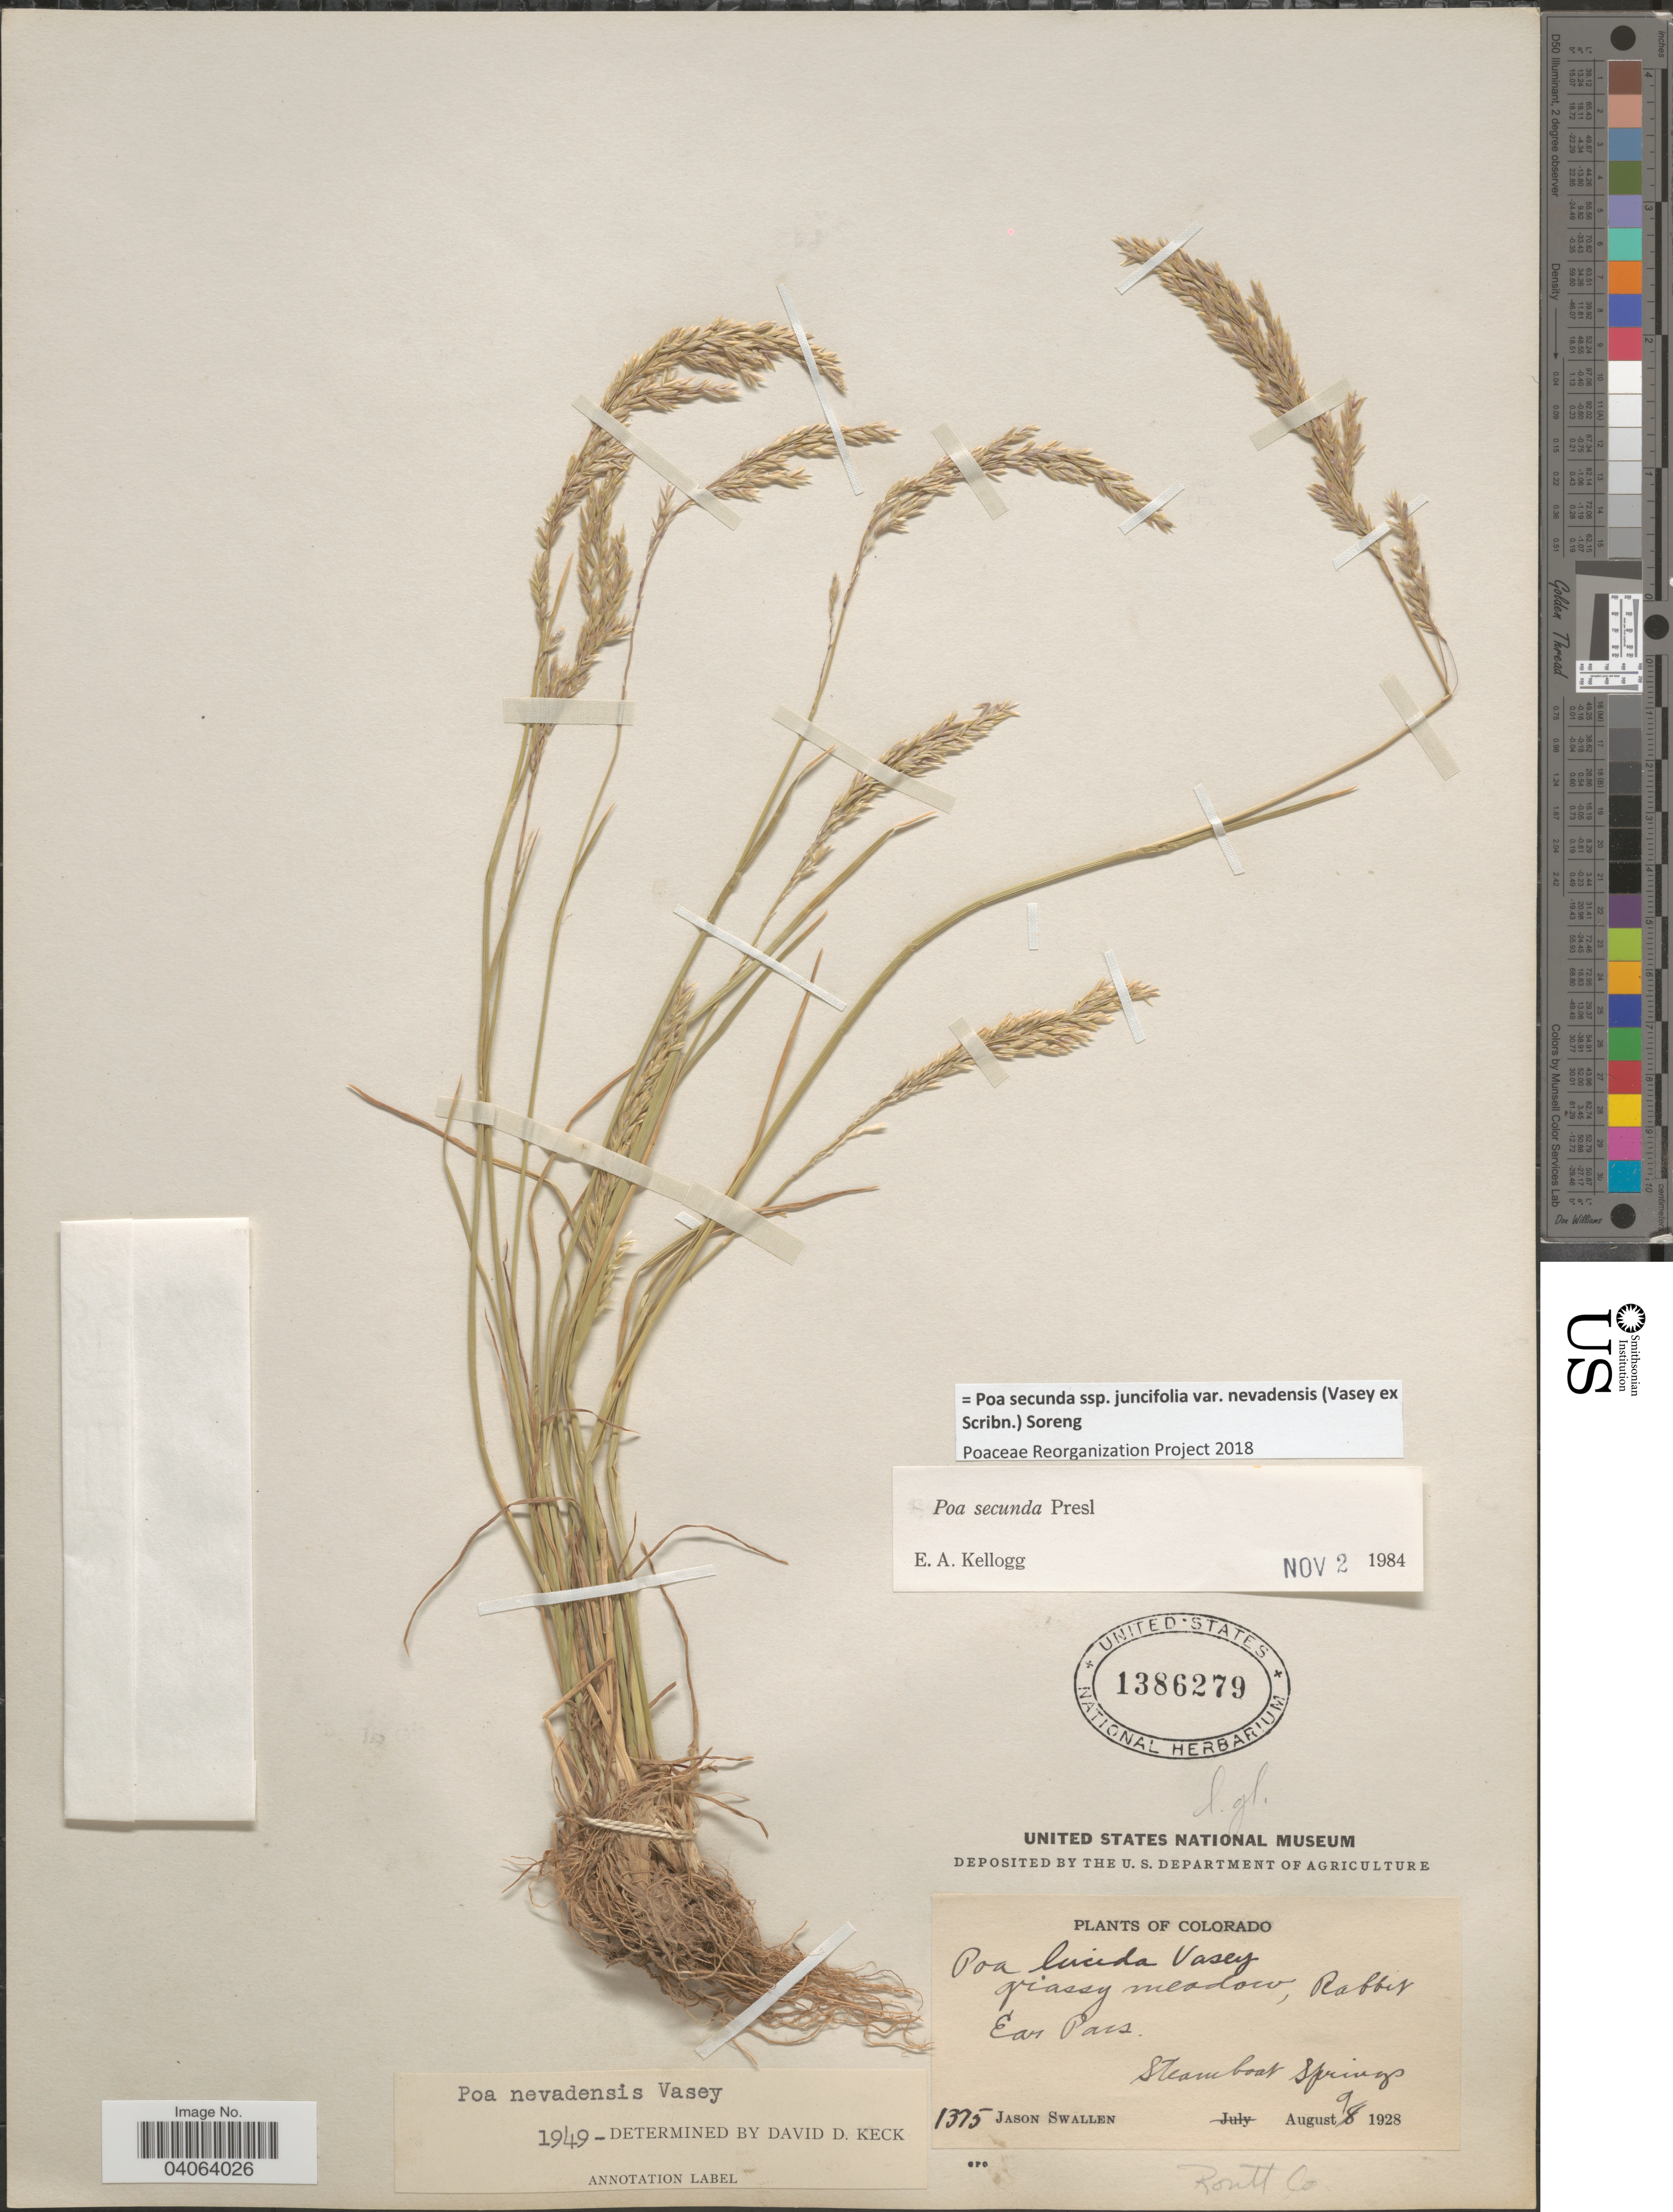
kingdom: Plantae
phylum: Tracheophyta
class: Liliopsida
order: Poales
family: Poaceae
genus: Poa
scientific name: Poa secunda subsp. juncifolia var. nevadensis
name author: (Vasey ex Scribn.) Soreng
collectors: J. R. Swallen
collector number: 1375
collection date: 1928-08-09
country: United States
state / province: Colorado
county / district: Routt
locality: Grassy meadow. Rabbit Ear Pass. Steamboat Springs. Routt Co.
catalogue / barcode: US 1386279